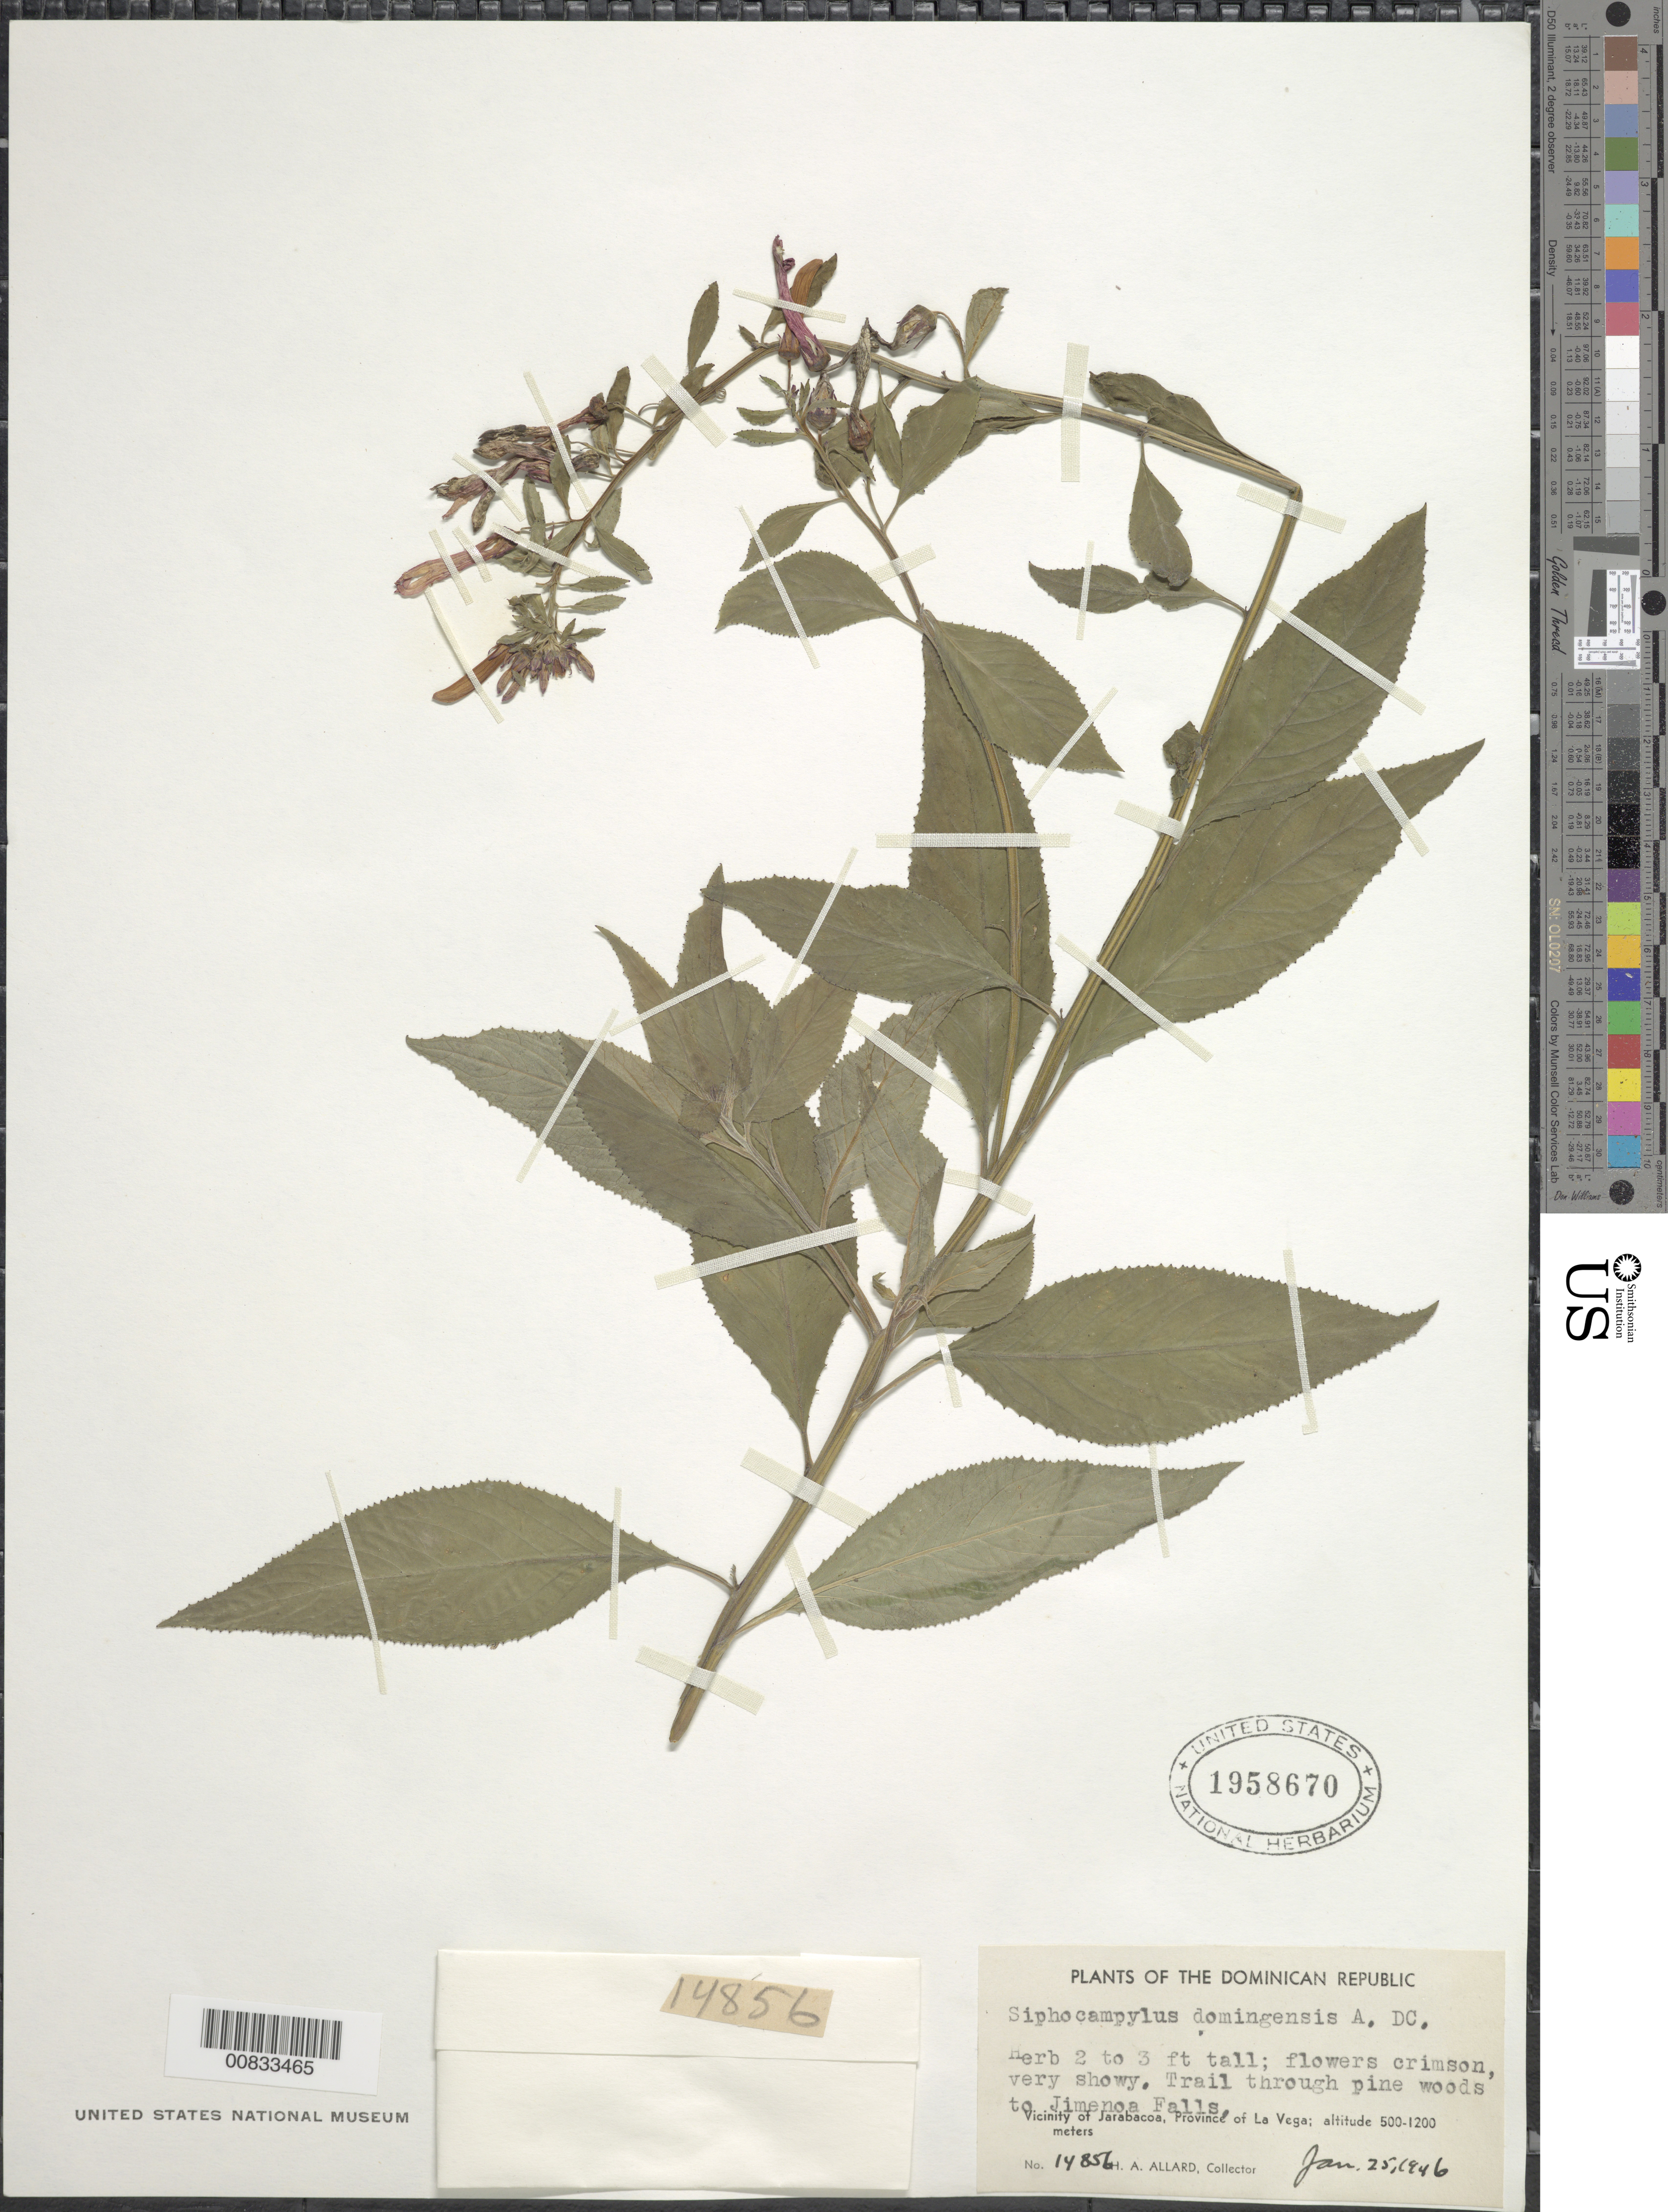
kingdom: Plantae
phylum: Tracheophyta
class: Magnoliopsida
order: Asterales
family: Campanulaceae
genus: Siphocampylus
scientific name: Siphocampylus domingensis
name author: A. DC.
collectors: H. A. Allard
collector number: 14856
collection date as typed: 25 Jan 1946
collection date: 1946-01-25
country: Dominican Republic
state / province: La Vega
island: Hispaniola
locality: Vicinity of Jarabacoa, trail to Jimenoa Falls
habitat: Pine woods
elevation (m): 500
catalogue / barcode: US 1958670